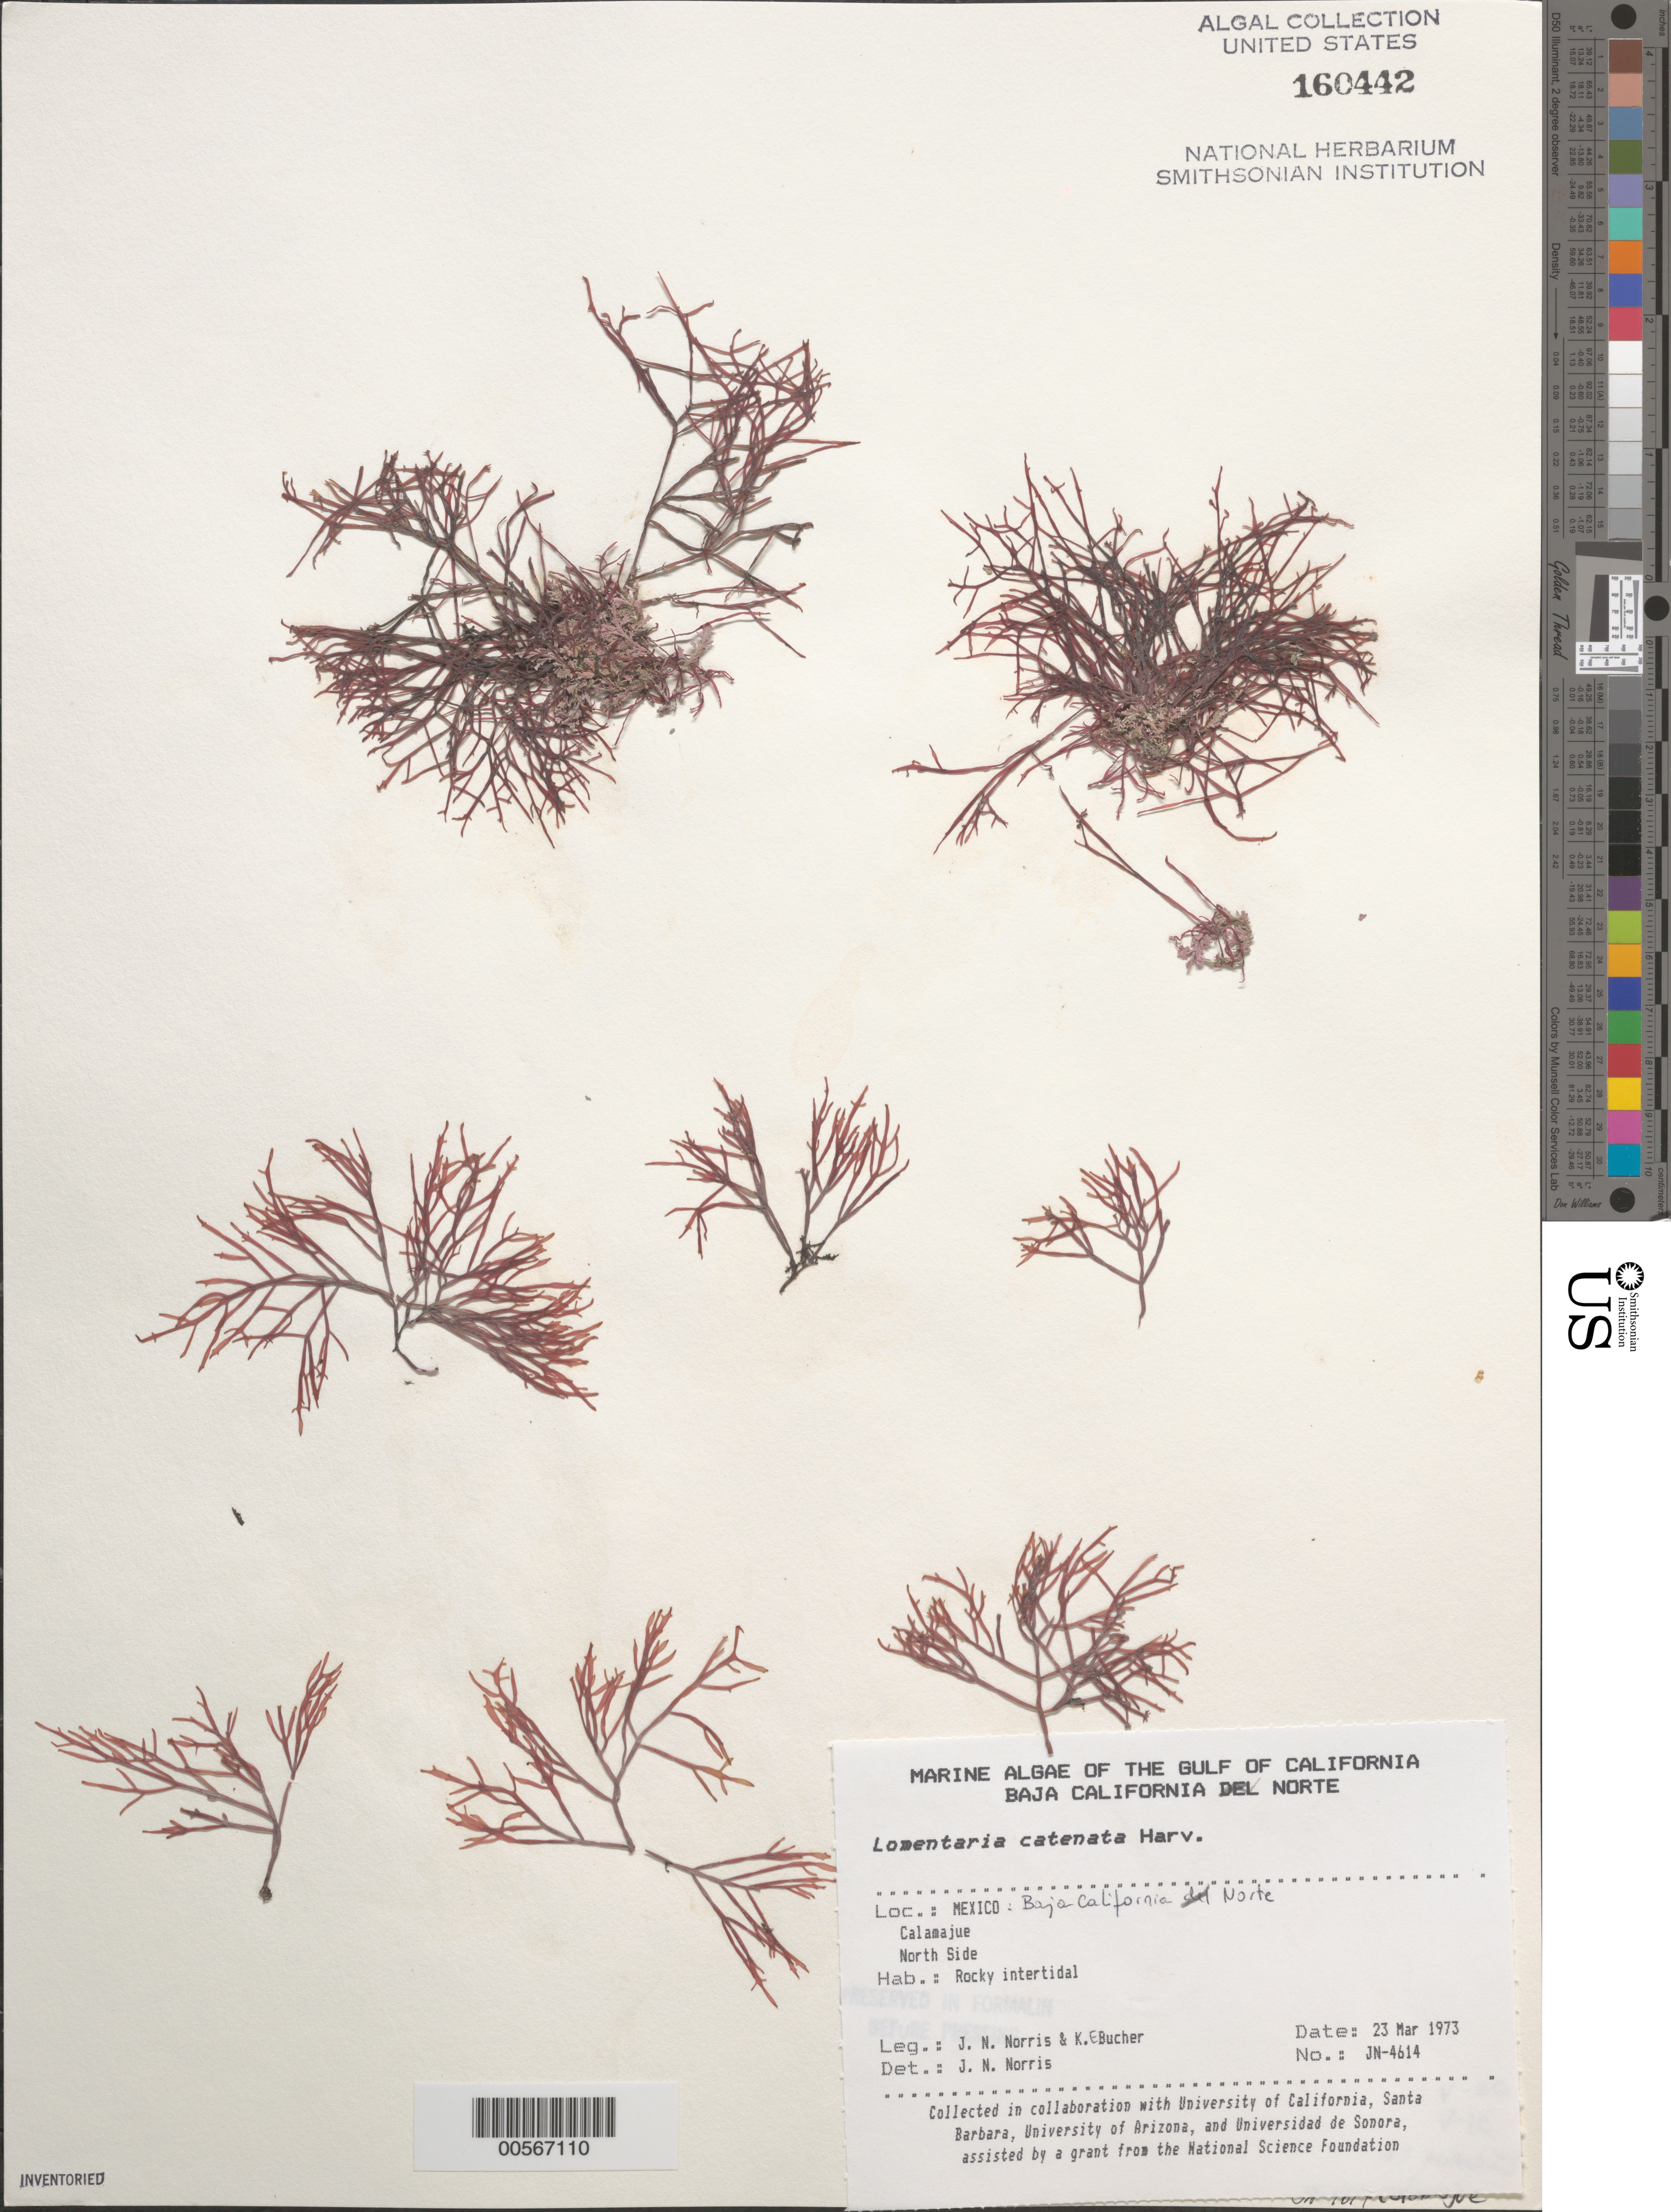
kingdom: Plantae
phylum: Rhodophyta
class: Florideophyceae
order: Rhodymeniales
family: Lomentariaceae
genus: Fushitsunagia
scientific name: Fushitsunagia catenata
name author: (Harv.) Filloramo & G.W. Saunders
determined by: Algae name updating Project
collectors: J. N. Norris & K. E. Bucher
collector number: JN-4614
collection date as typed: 23 Mar 1973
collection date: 1973-03-23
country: Mexico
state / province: Baja California Norte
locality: Calamajue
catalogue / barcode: US 160442